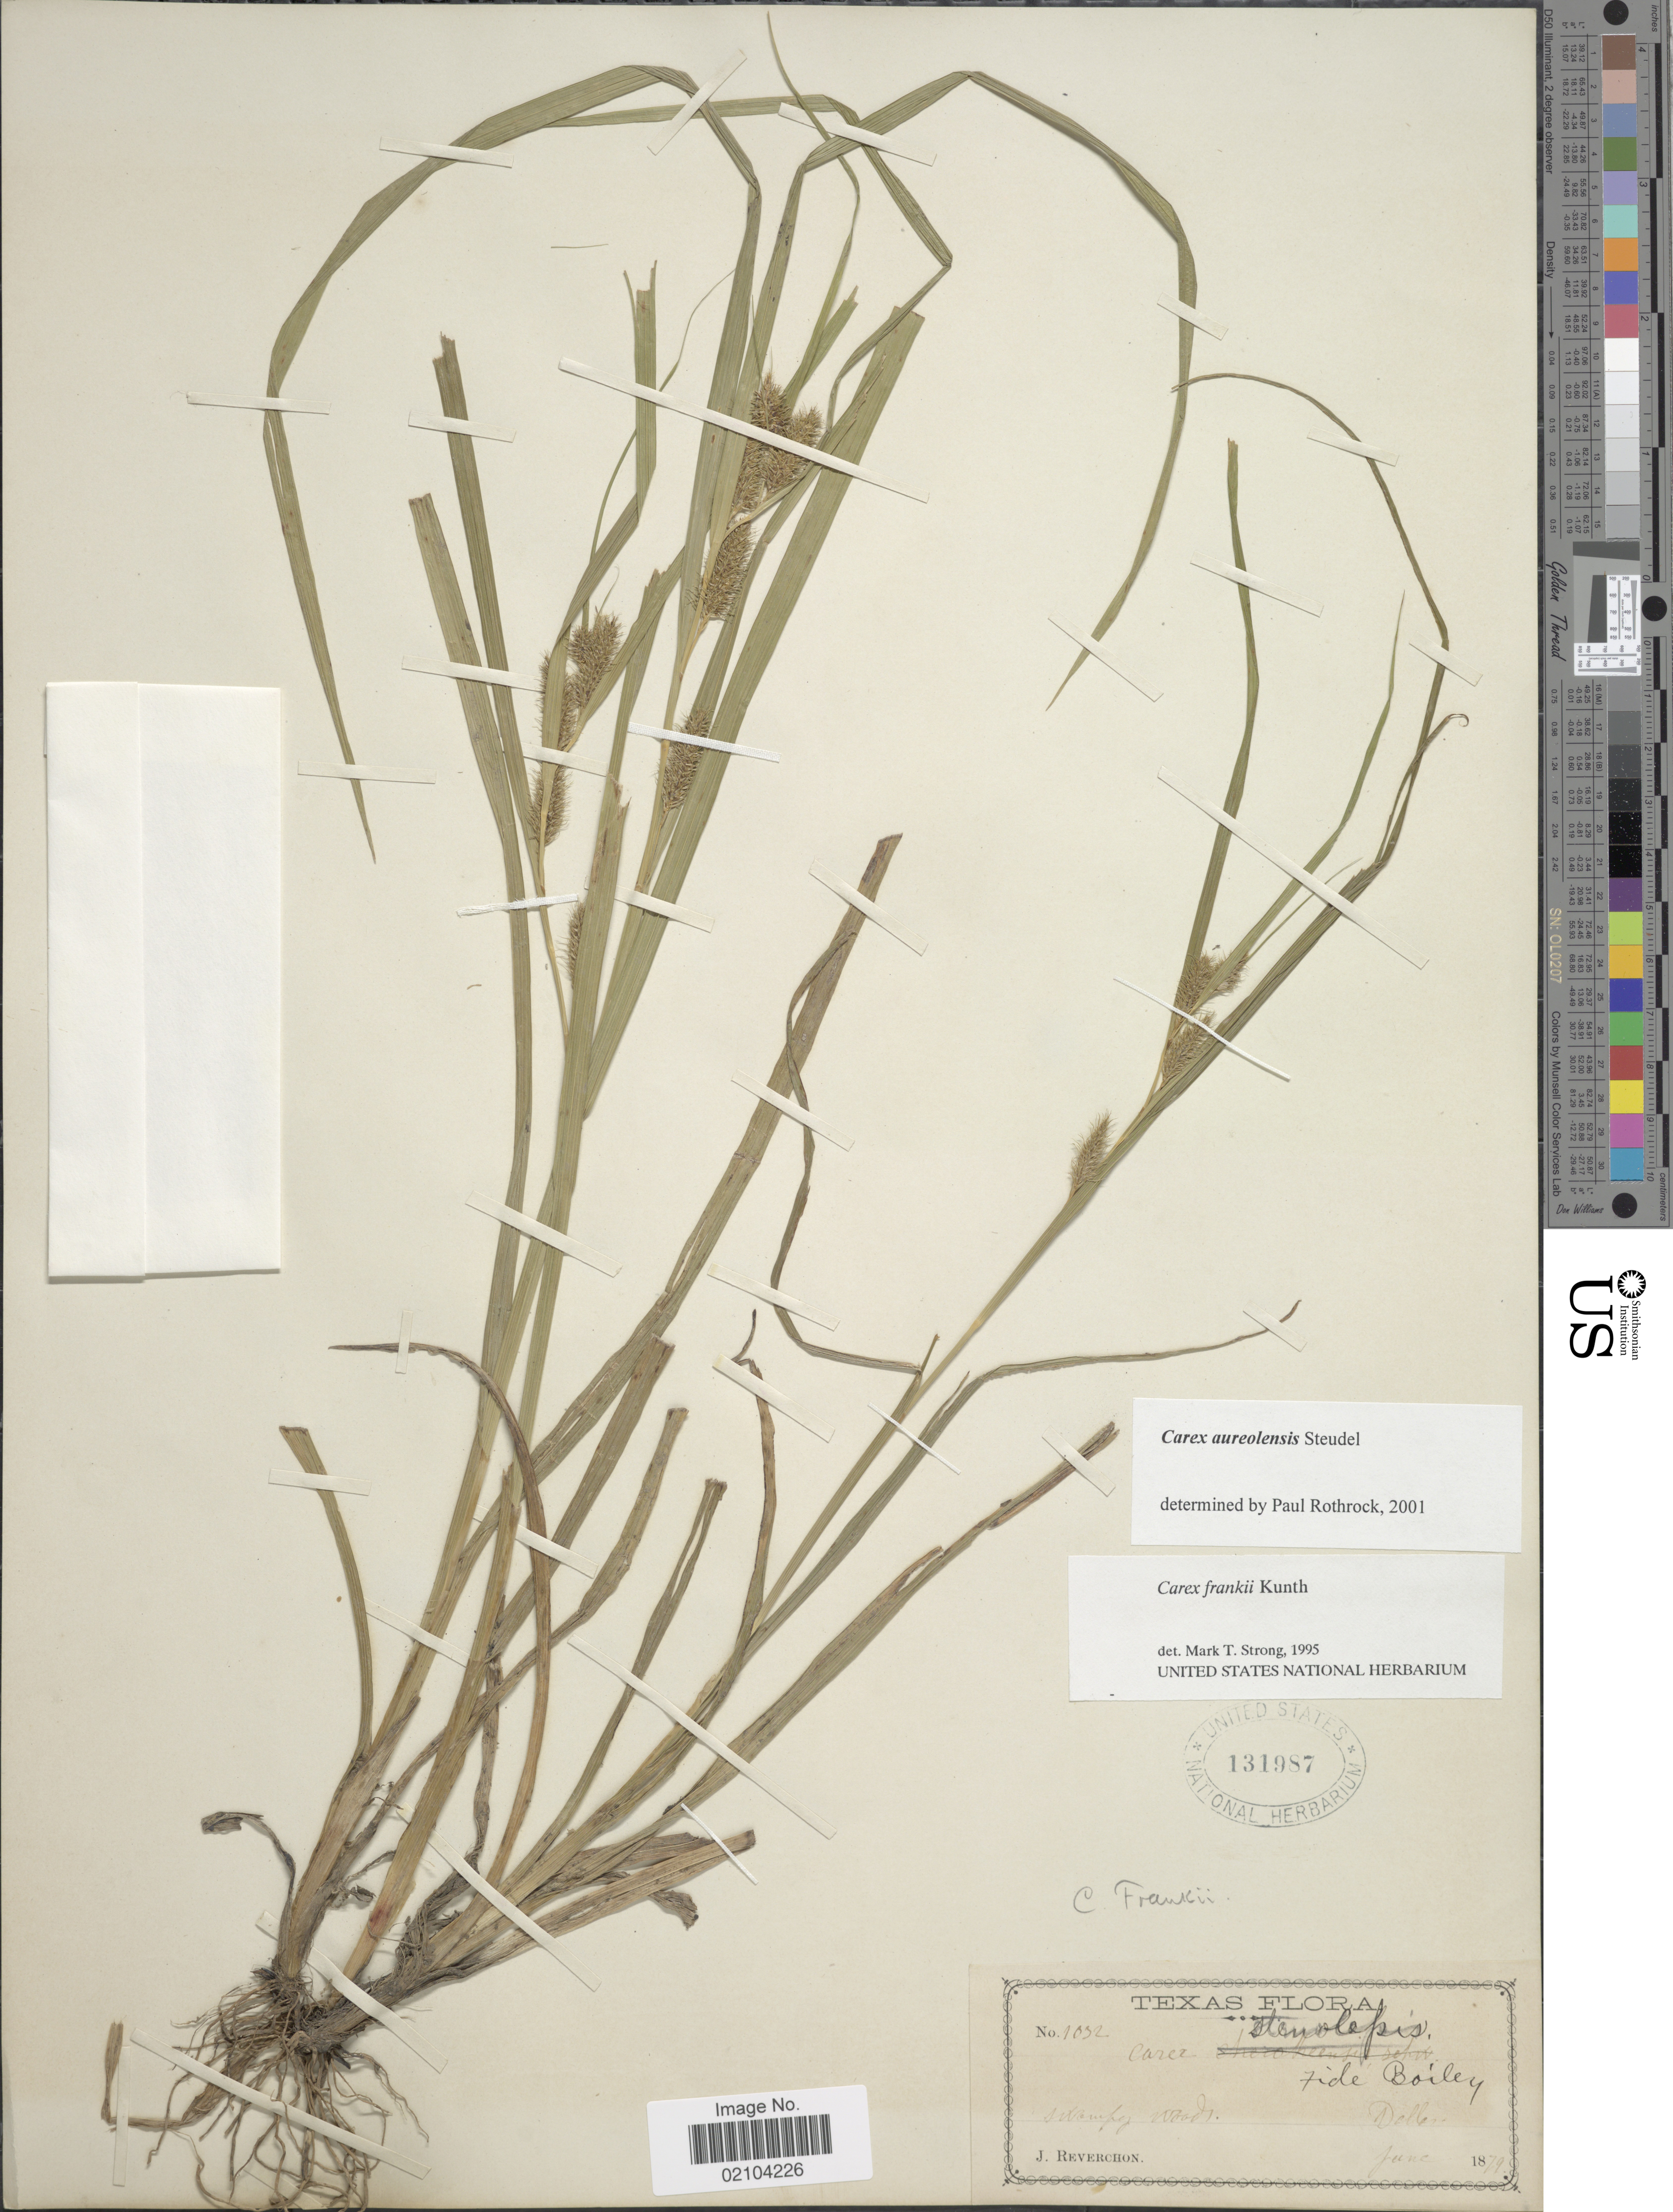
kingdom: Plantae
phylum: Tracheophyta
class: Liliopsida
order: Poales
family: Cyperaceae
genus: Carex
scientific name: Carex aureolensis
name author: Steud.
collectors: J. Reverchon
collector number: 1032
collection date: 1879-06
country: United States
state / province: Texas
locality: Dallas, Swampy woods.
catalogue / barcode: US 131987